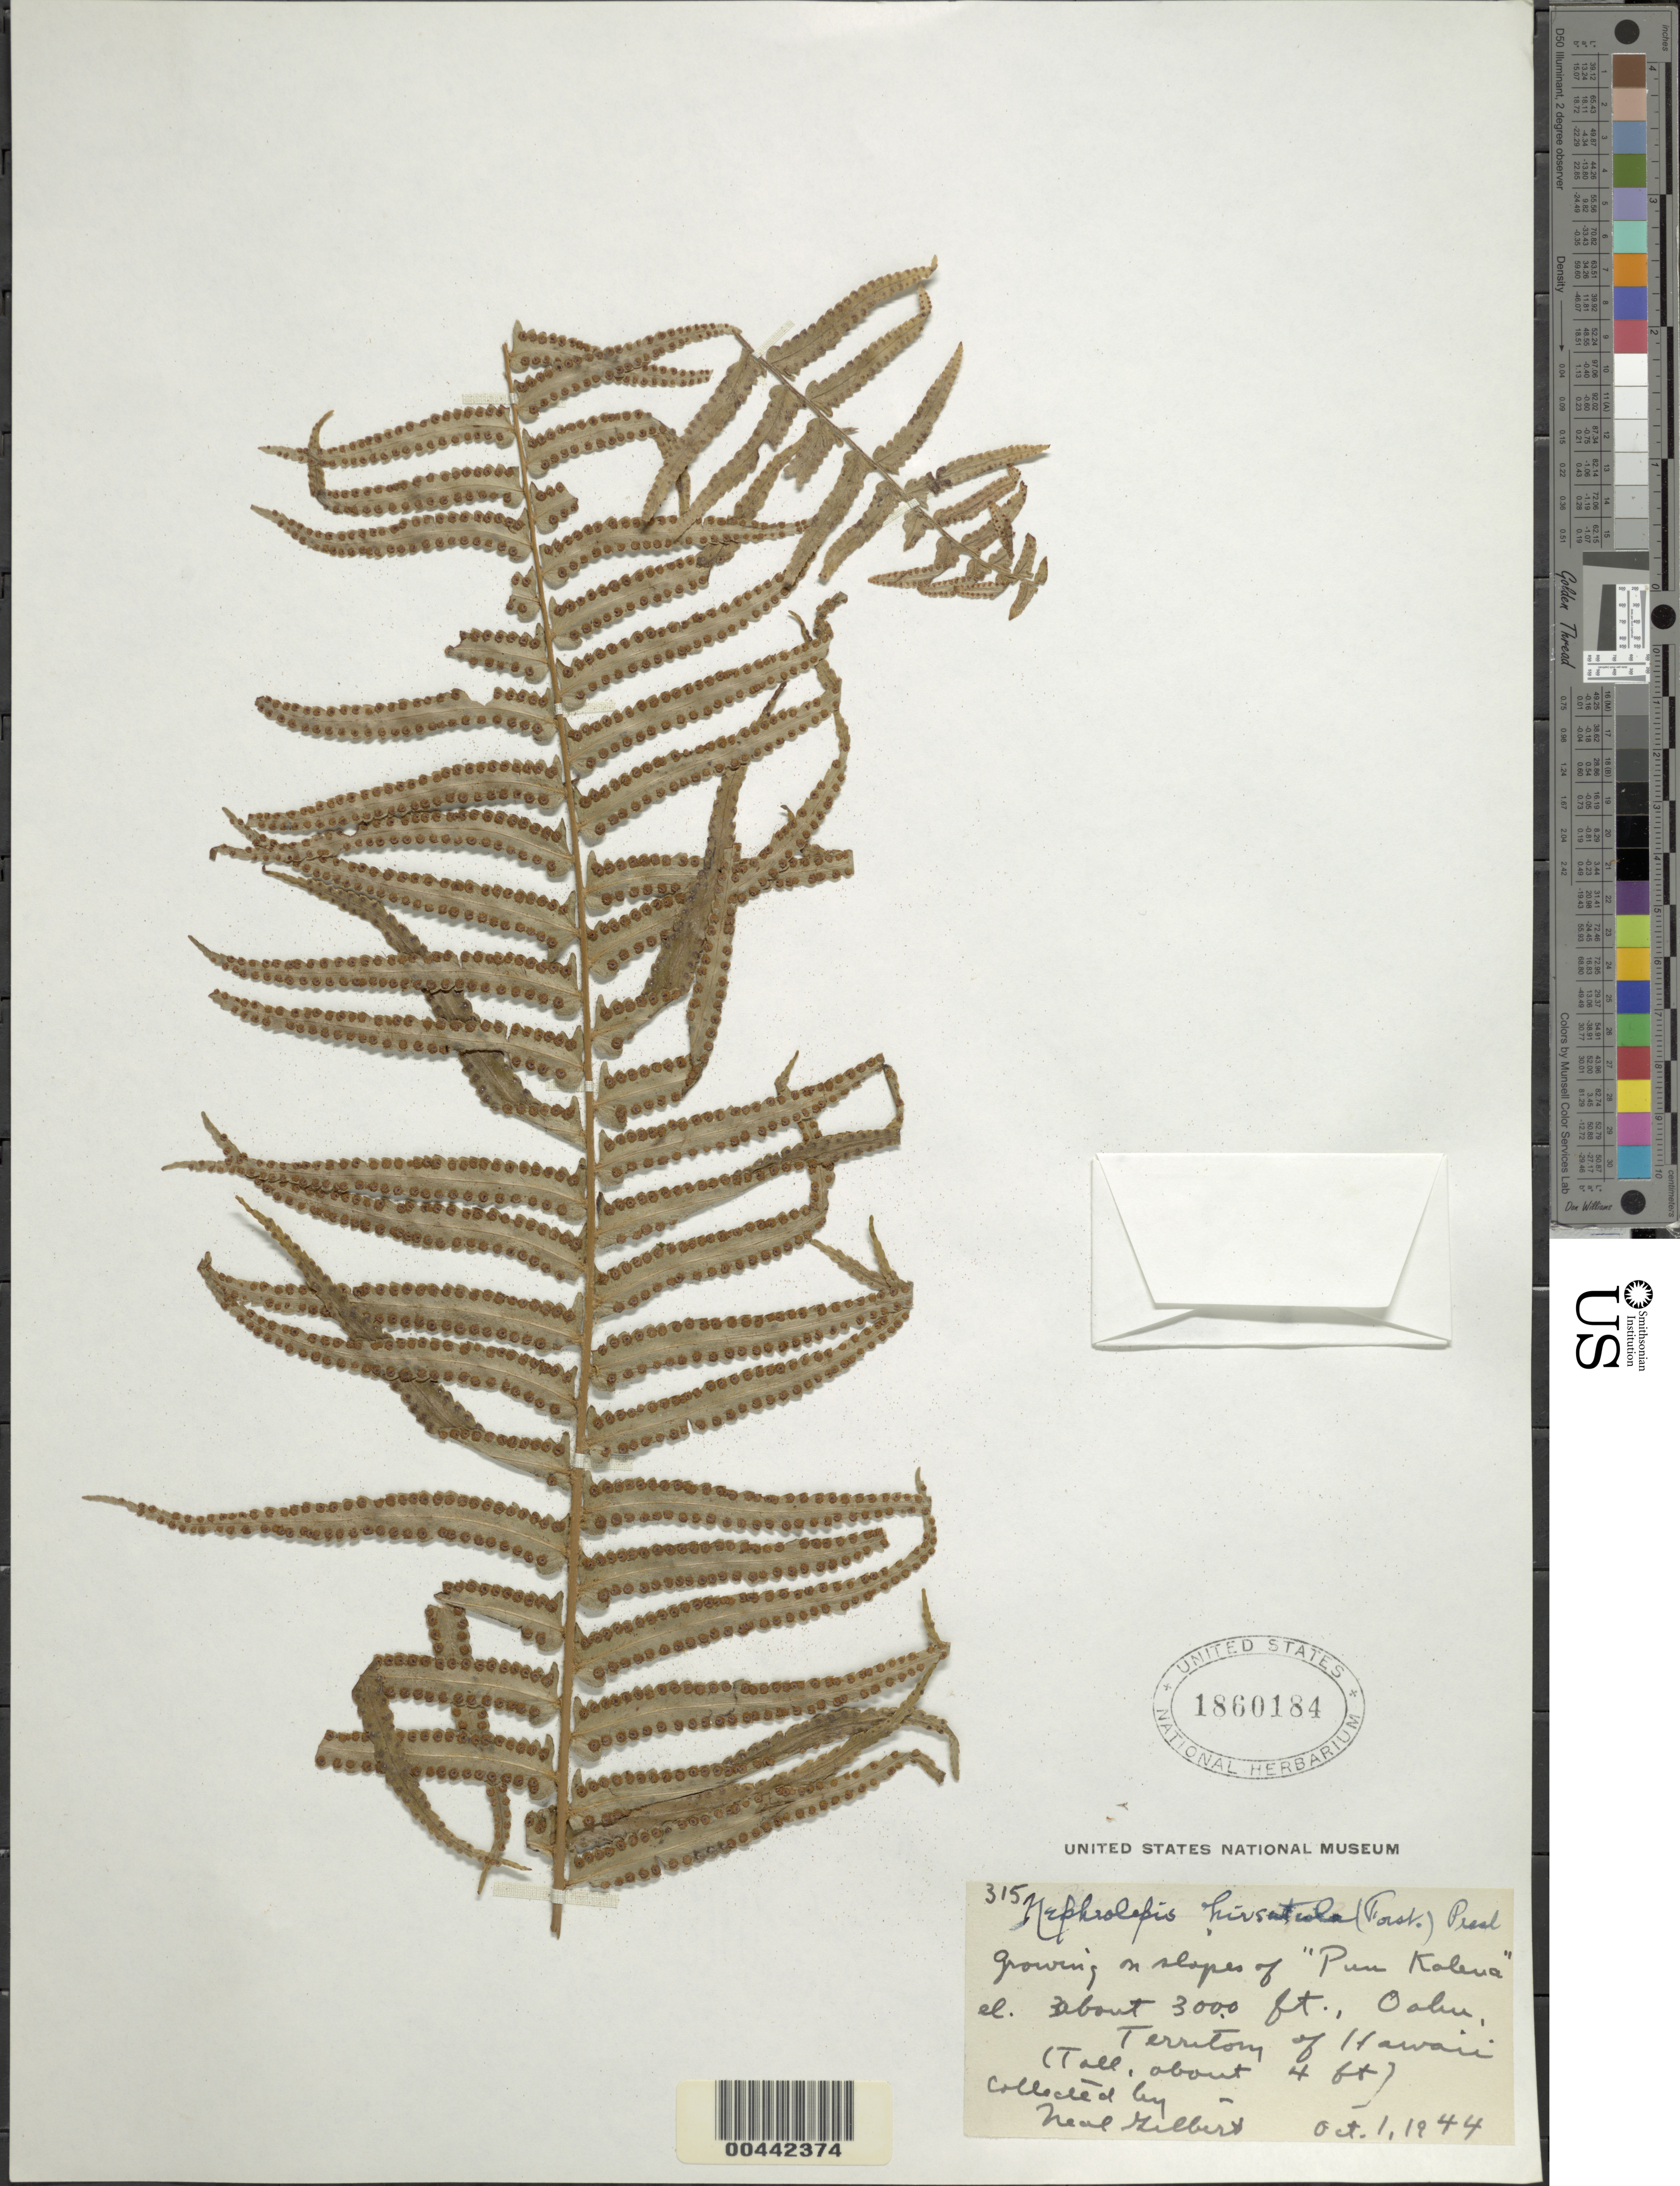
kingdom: Plantae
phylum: Tracheophyta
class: Polypodiopsida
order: Polypodiales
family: Nephrolepidaceae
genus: Nephrolepis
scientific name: Nephrolepis multiflora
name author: (Roxb.) F.M. Jarrett ex C.V. Morton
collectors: N. Gilbert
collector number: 315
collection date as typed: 1 Oct 1944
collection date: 1944-10-01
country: United States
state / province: Hawaii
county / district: Honolulu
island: Oahu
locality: Slopes of Puu Kaleua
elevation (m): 914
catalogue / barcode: US 1860184